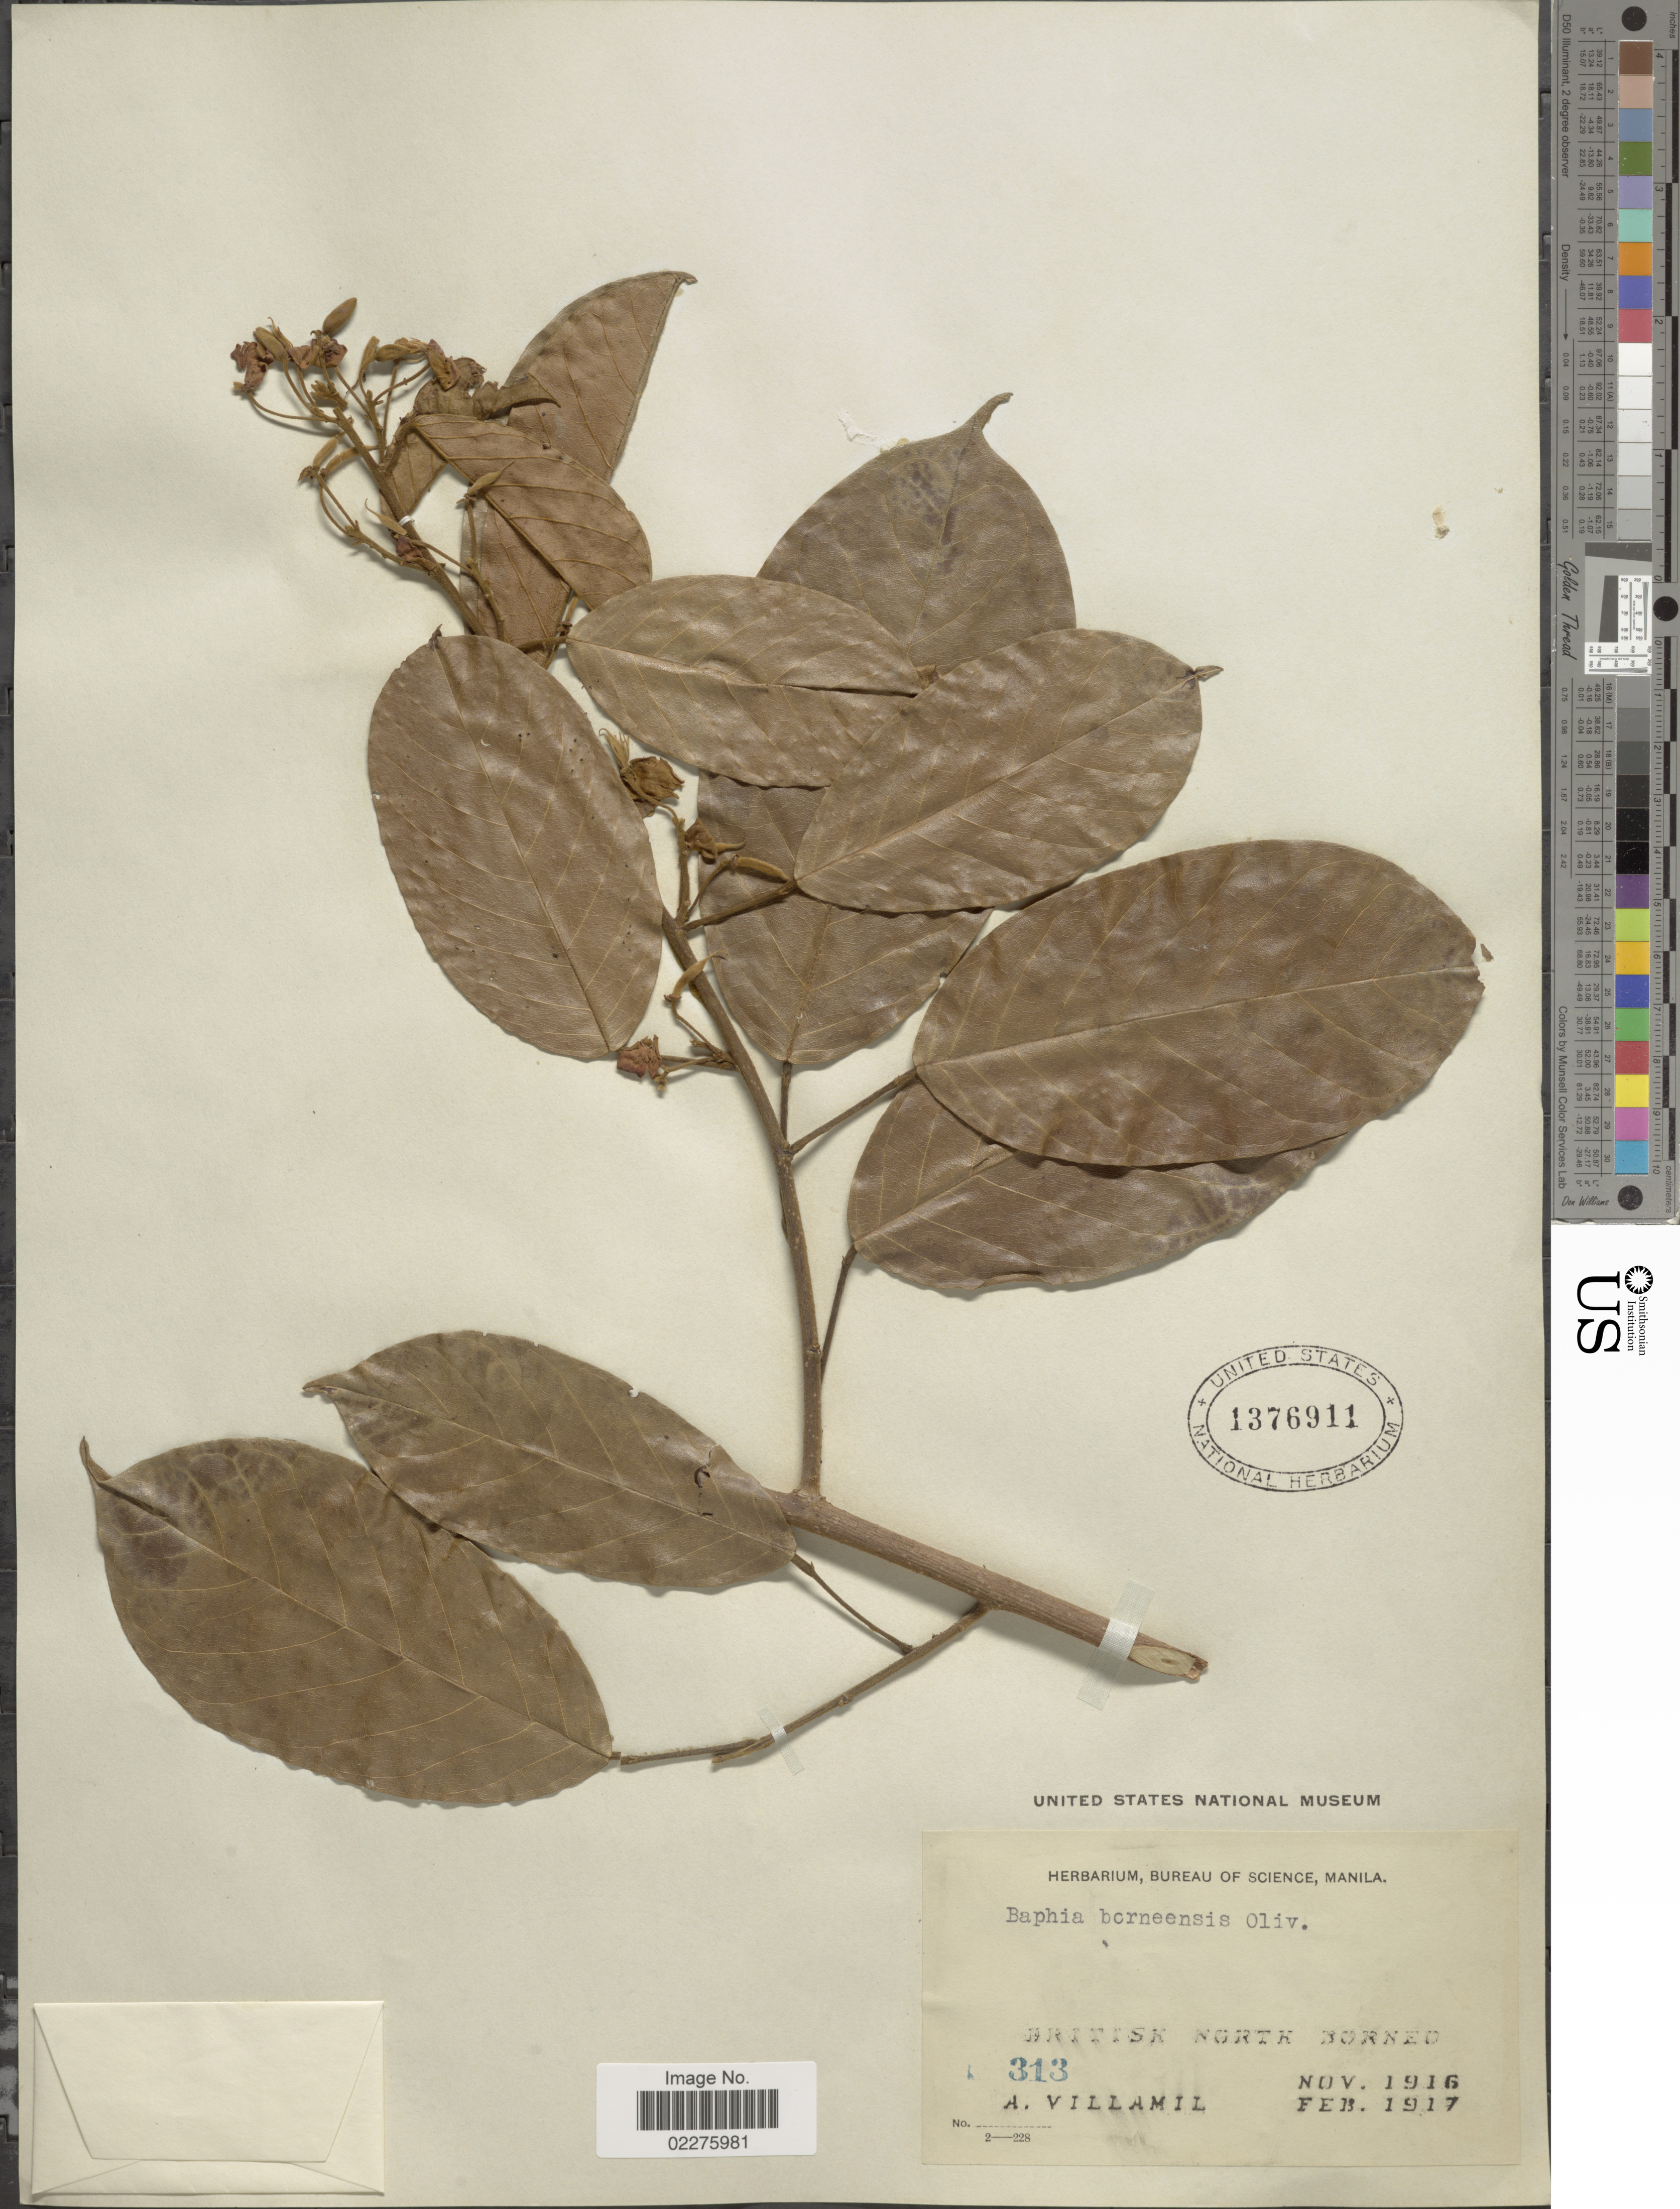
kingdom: Plantae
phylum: Tracheophyta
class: Magnoliopsida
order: Fabales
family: Fabaceae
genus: Airyantha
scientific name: Airyantha sp.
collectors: A. Villamil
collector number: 313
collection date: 1916-11/1917-02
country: Malaysia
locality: British North Borneo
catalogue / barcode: US 1376911